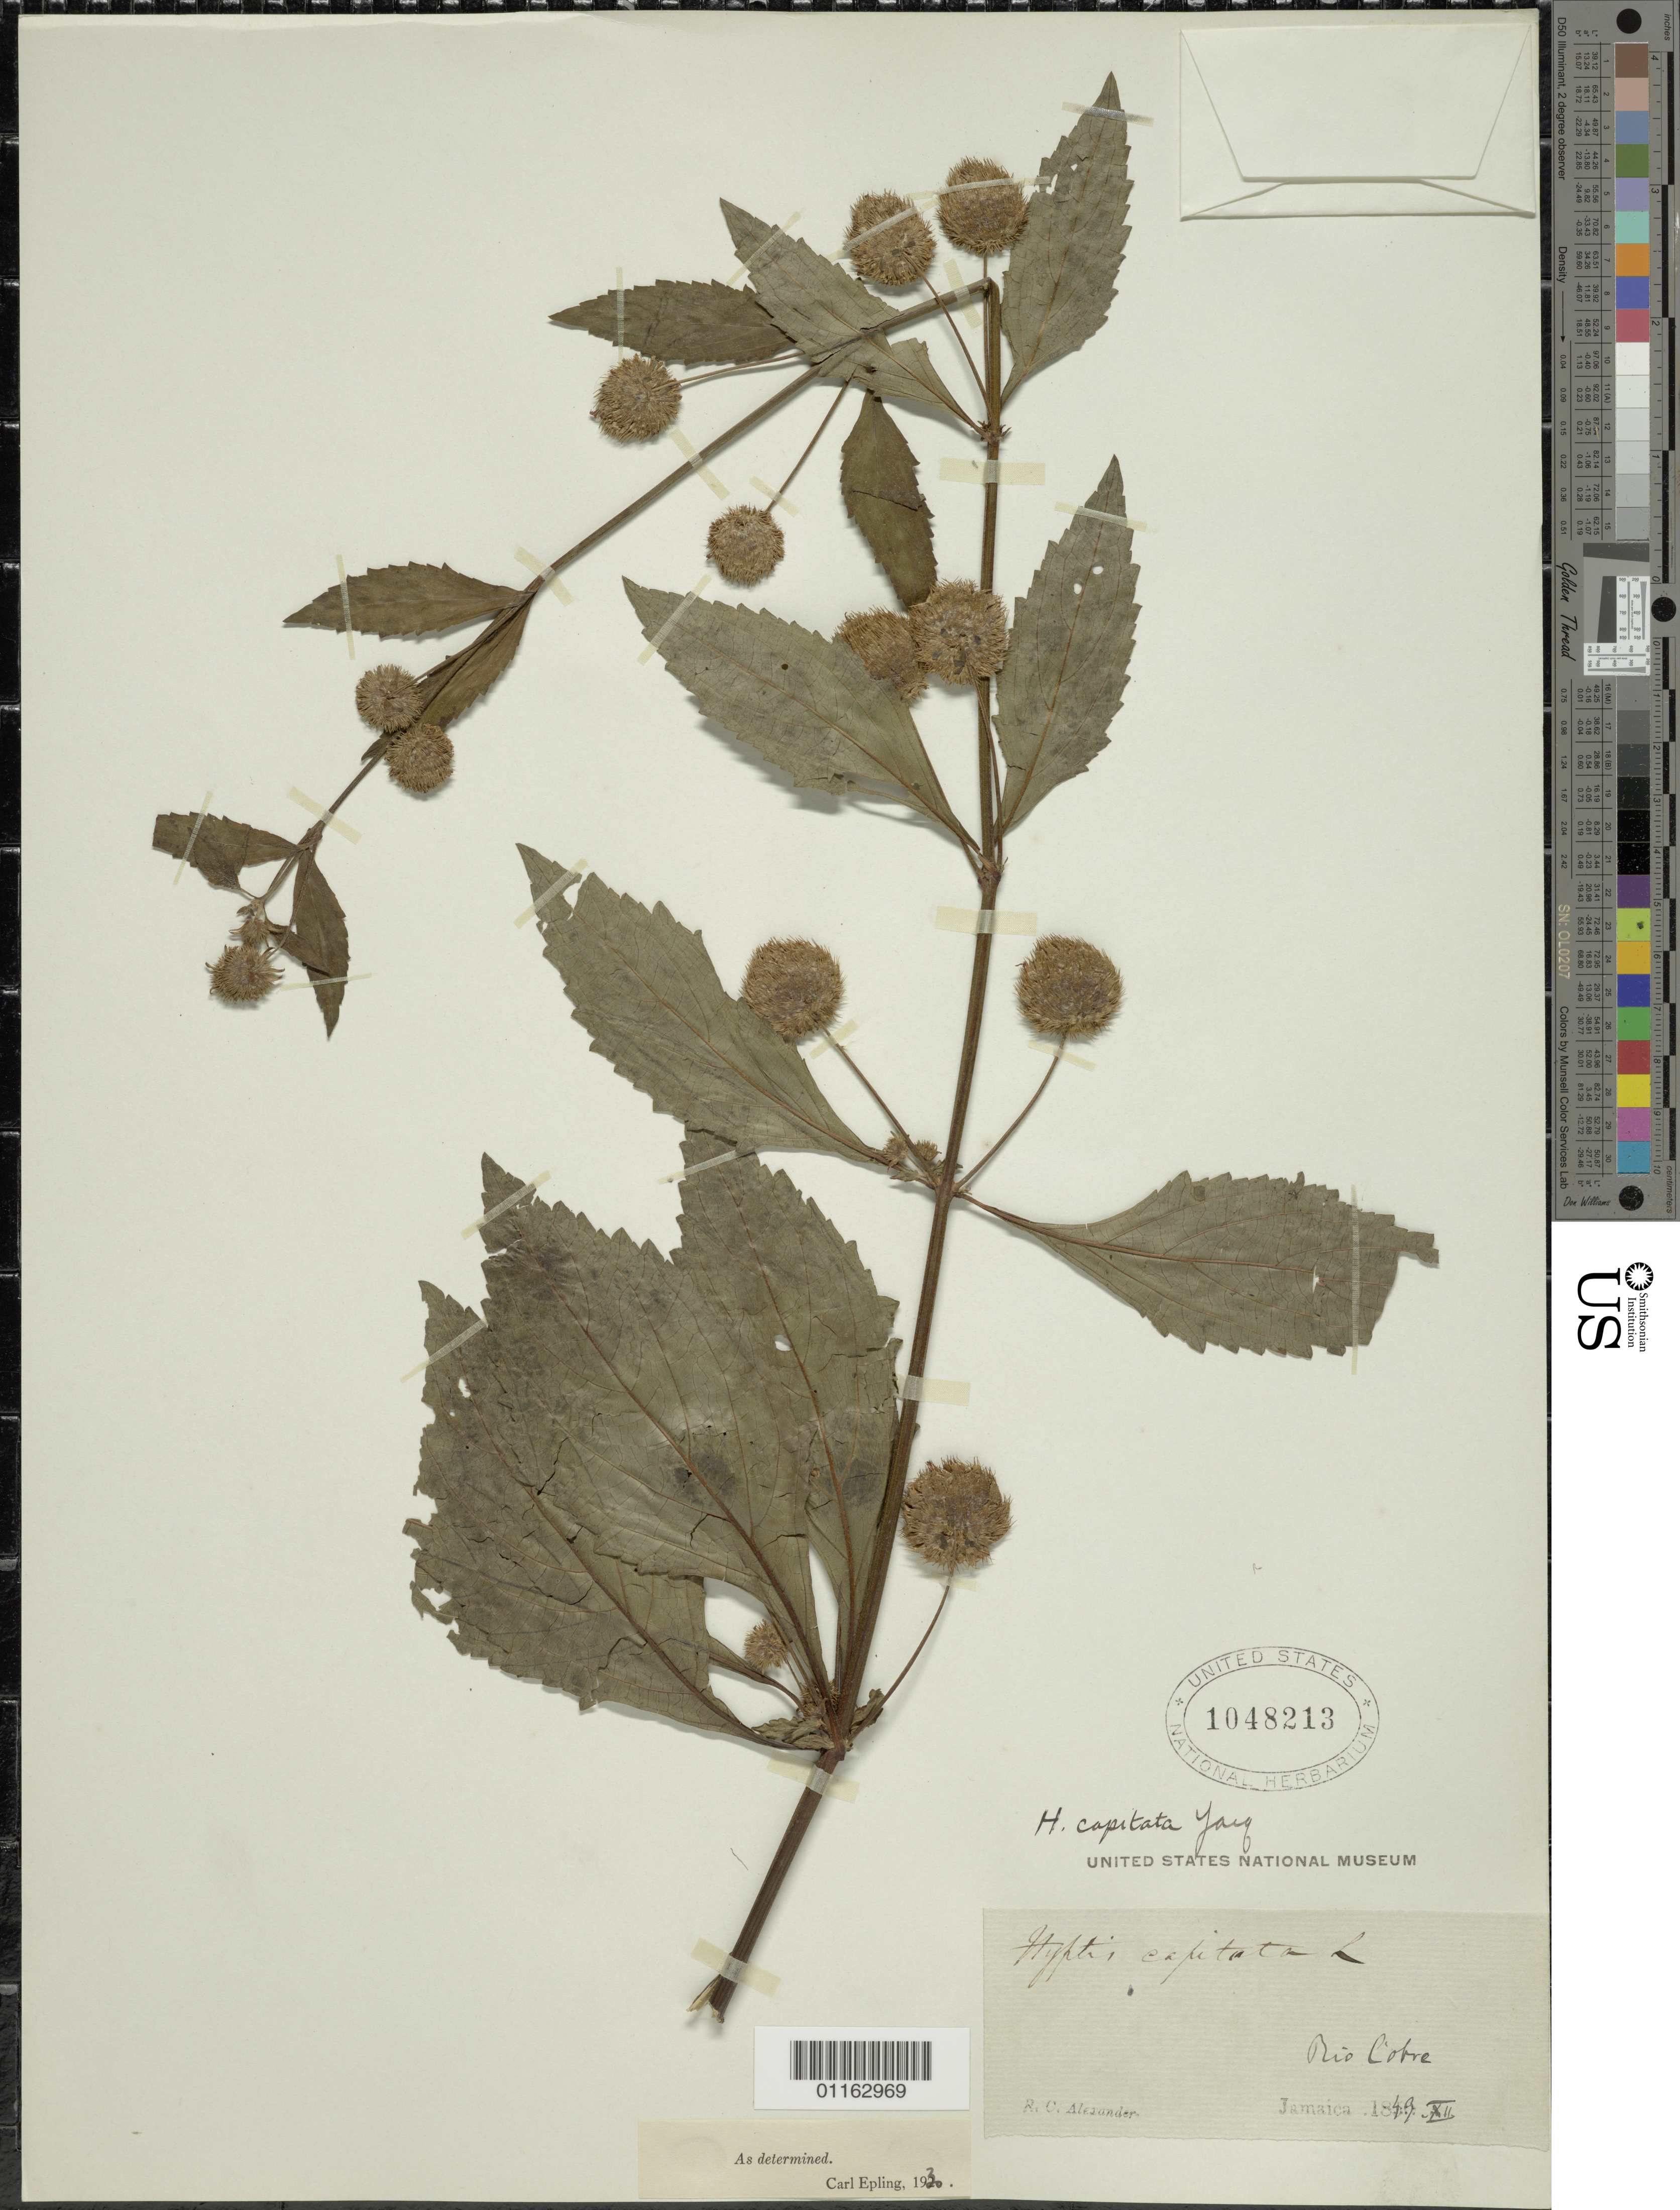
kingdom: Plantae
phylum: Tracheophyta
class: Magnoliopsida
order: Lamiales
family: Lamiaceae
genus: Hyptis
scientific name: Hyptis capitata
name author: Jacq.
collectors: R. C. Alexander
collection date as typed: Dec 1849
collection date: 1849-12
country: Jamaica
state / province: Saint Catherine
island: Jamaica I.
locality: Rio Cobre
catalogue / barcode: US 1048213